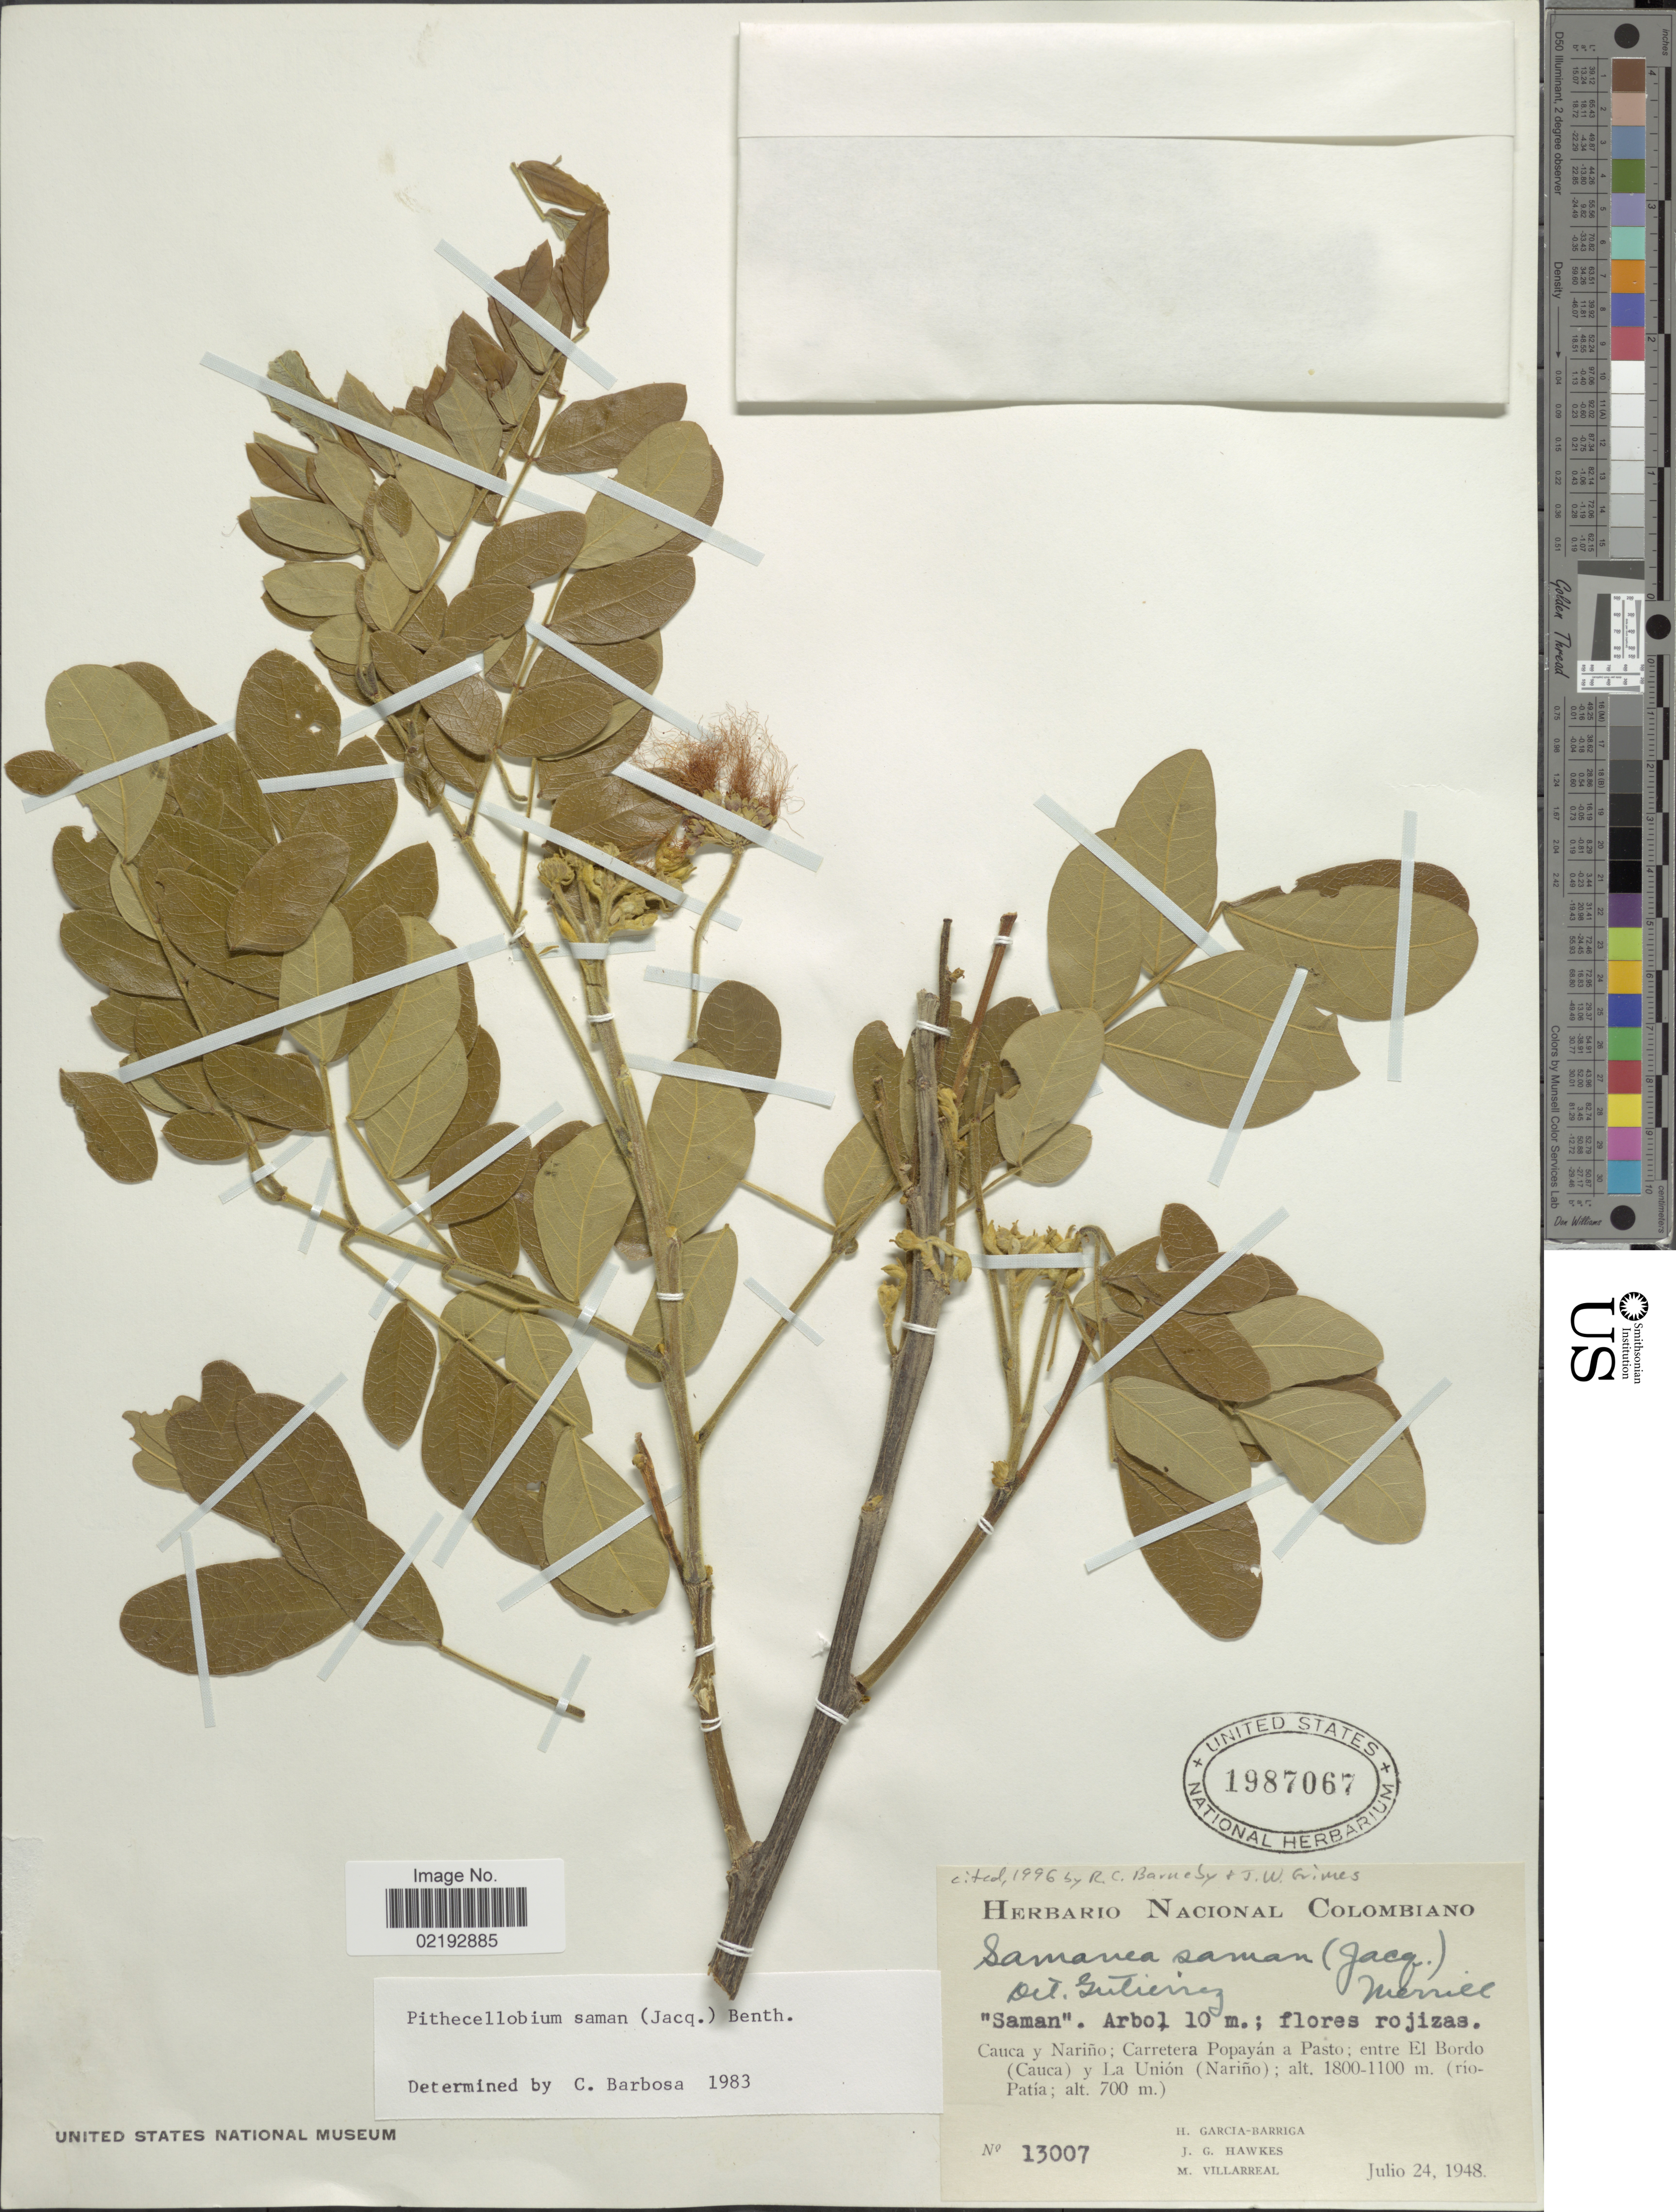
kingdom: Plantae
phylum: Tracheophyta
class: Magnoliopsida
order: Fabales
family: Fabaceae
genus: Samanea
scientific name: Samanea saman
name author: (Jacq.) Merr.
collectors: H. García Barriga, J. Hawkes & M. Villareal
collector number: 13007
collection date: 1948-07-24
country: Colombia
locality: Cauca y Narino, Carretera Popayan a Pasto, entre El Bordo (Cauca) y La Union (Narino), rio Patia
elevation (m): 1100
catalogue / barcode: US 1987067